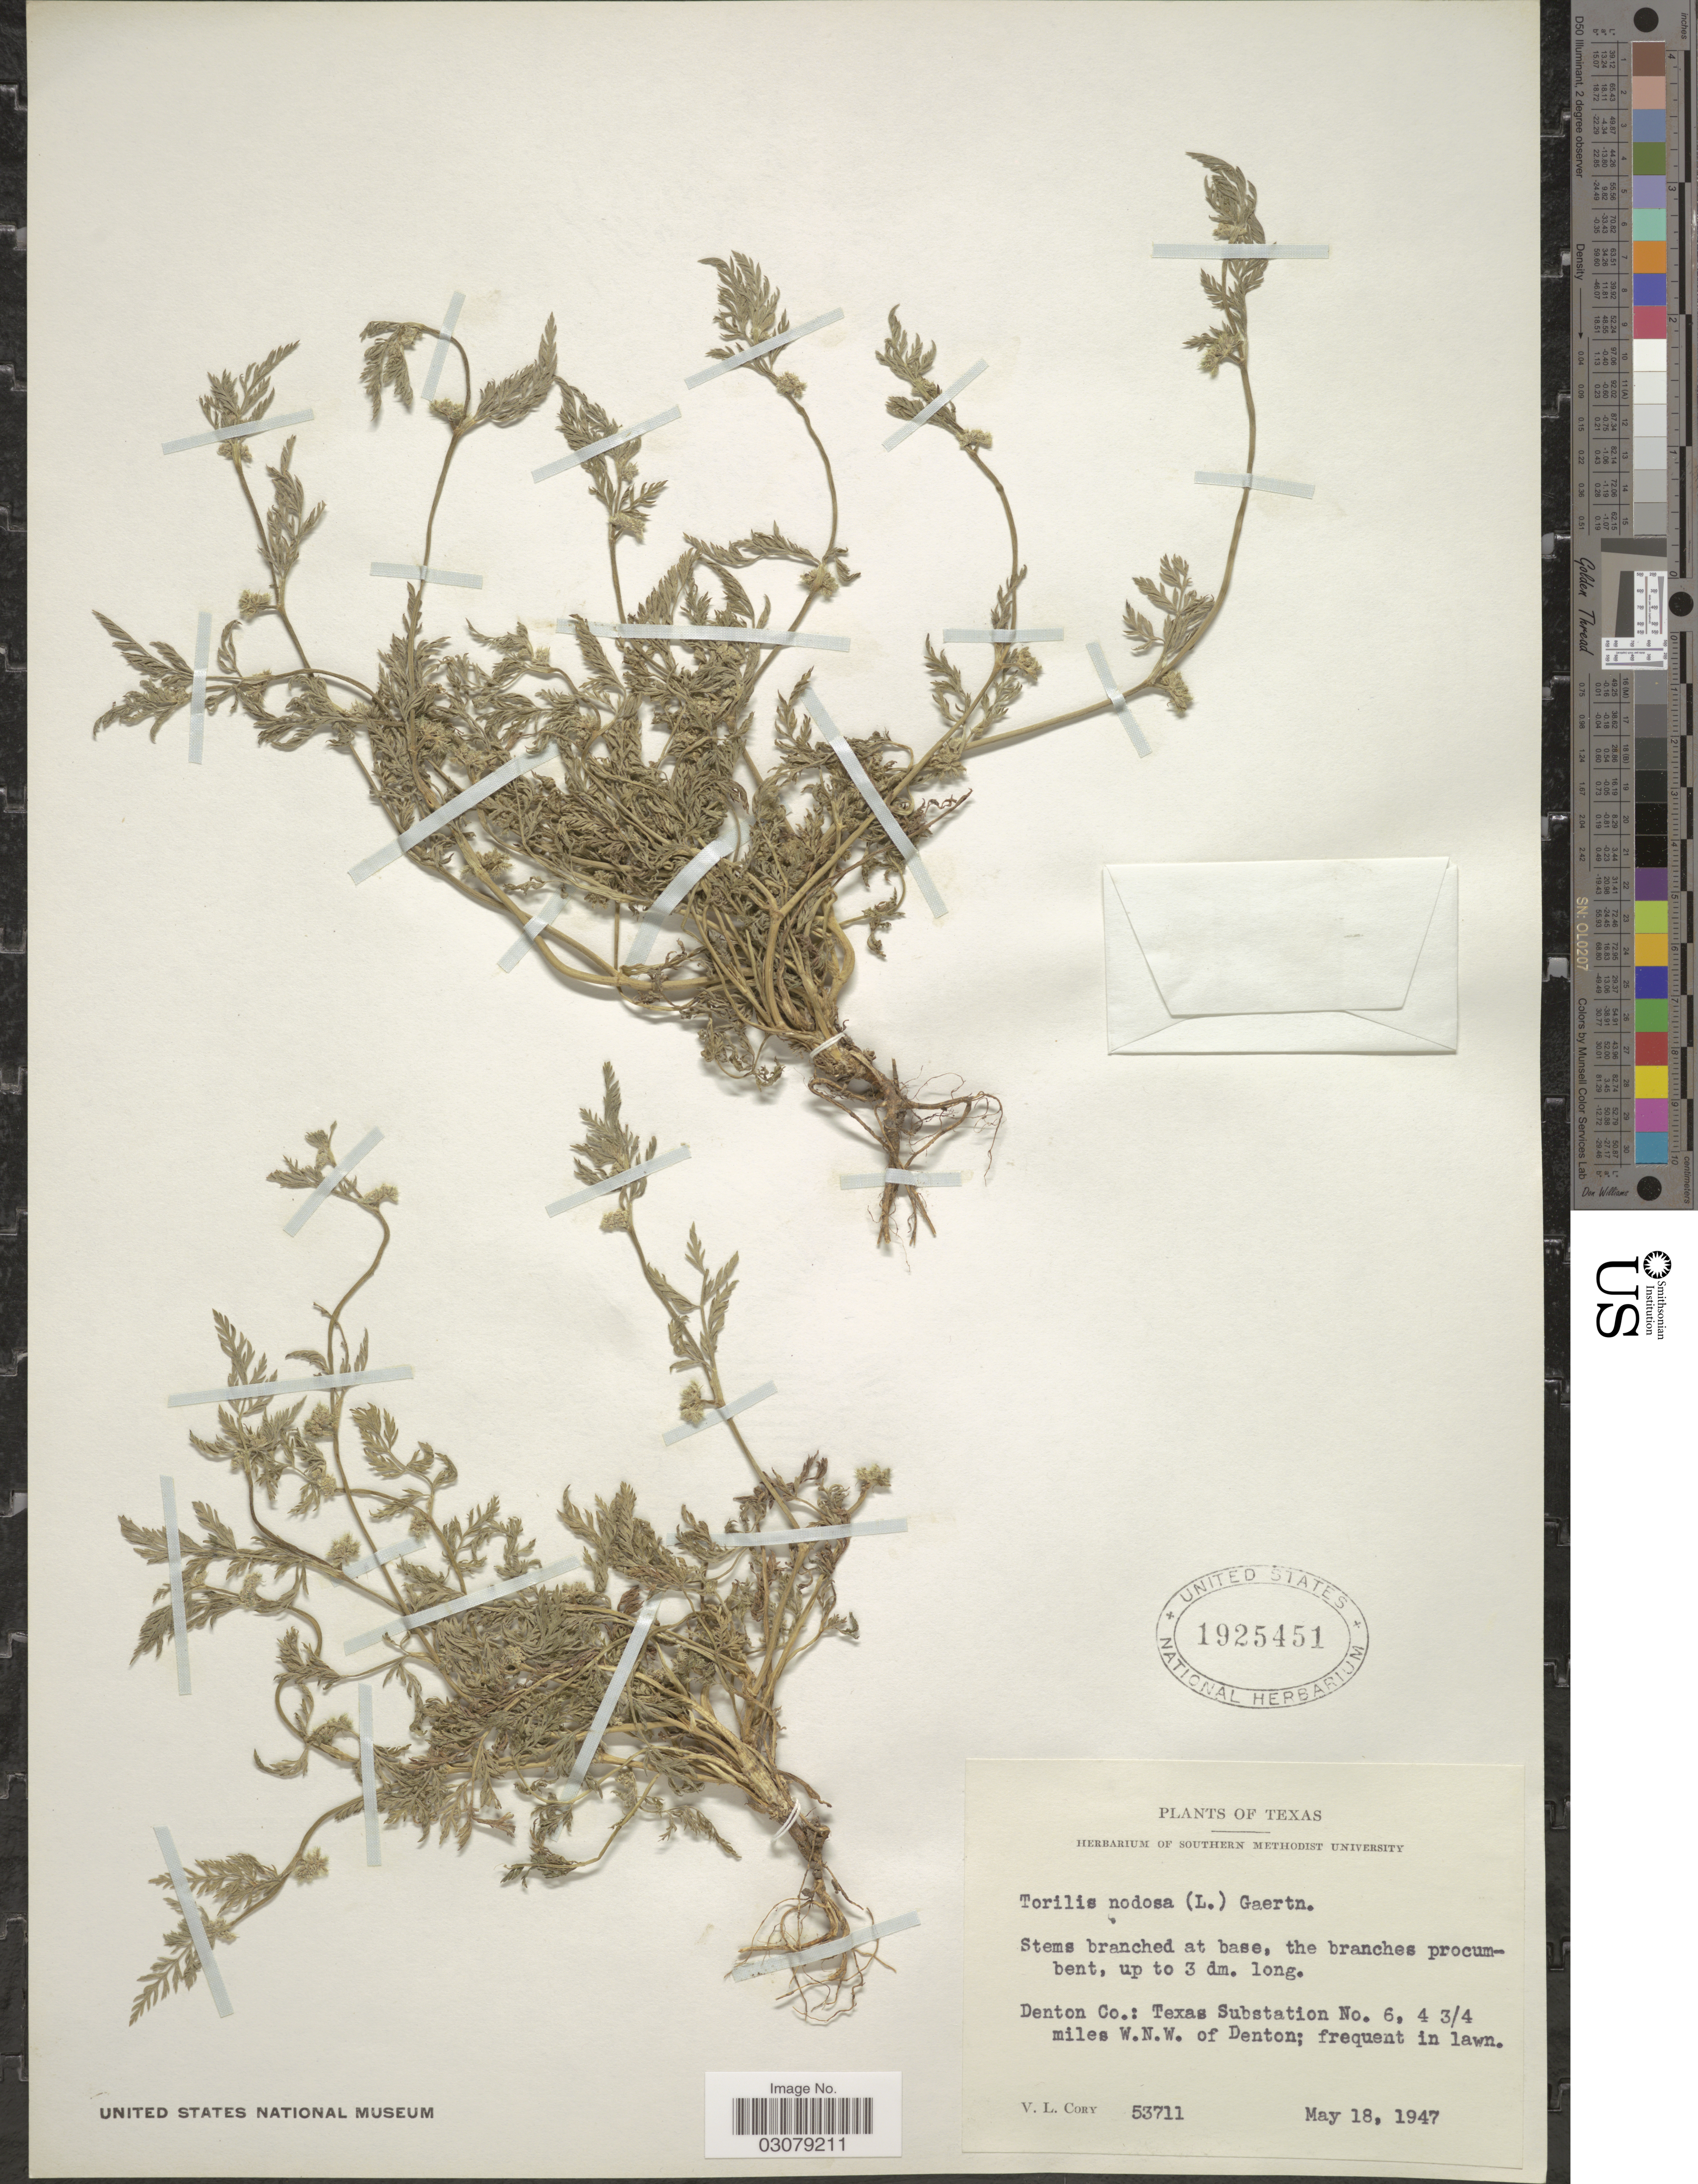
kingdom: Plantae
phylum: Tracheophyta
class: Magnoliopsida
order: Apiales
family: Apiaceae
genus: Torilis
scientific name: Torilis nodosa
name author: (L.) Gaertn.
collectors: V. Cory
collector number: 53711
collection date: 1947-05-18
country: United States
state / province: Texas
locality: Denton Co.: Texas Substation No. 6, 4¾ miles W.N.W. of Denton.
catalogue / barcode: US 1925451